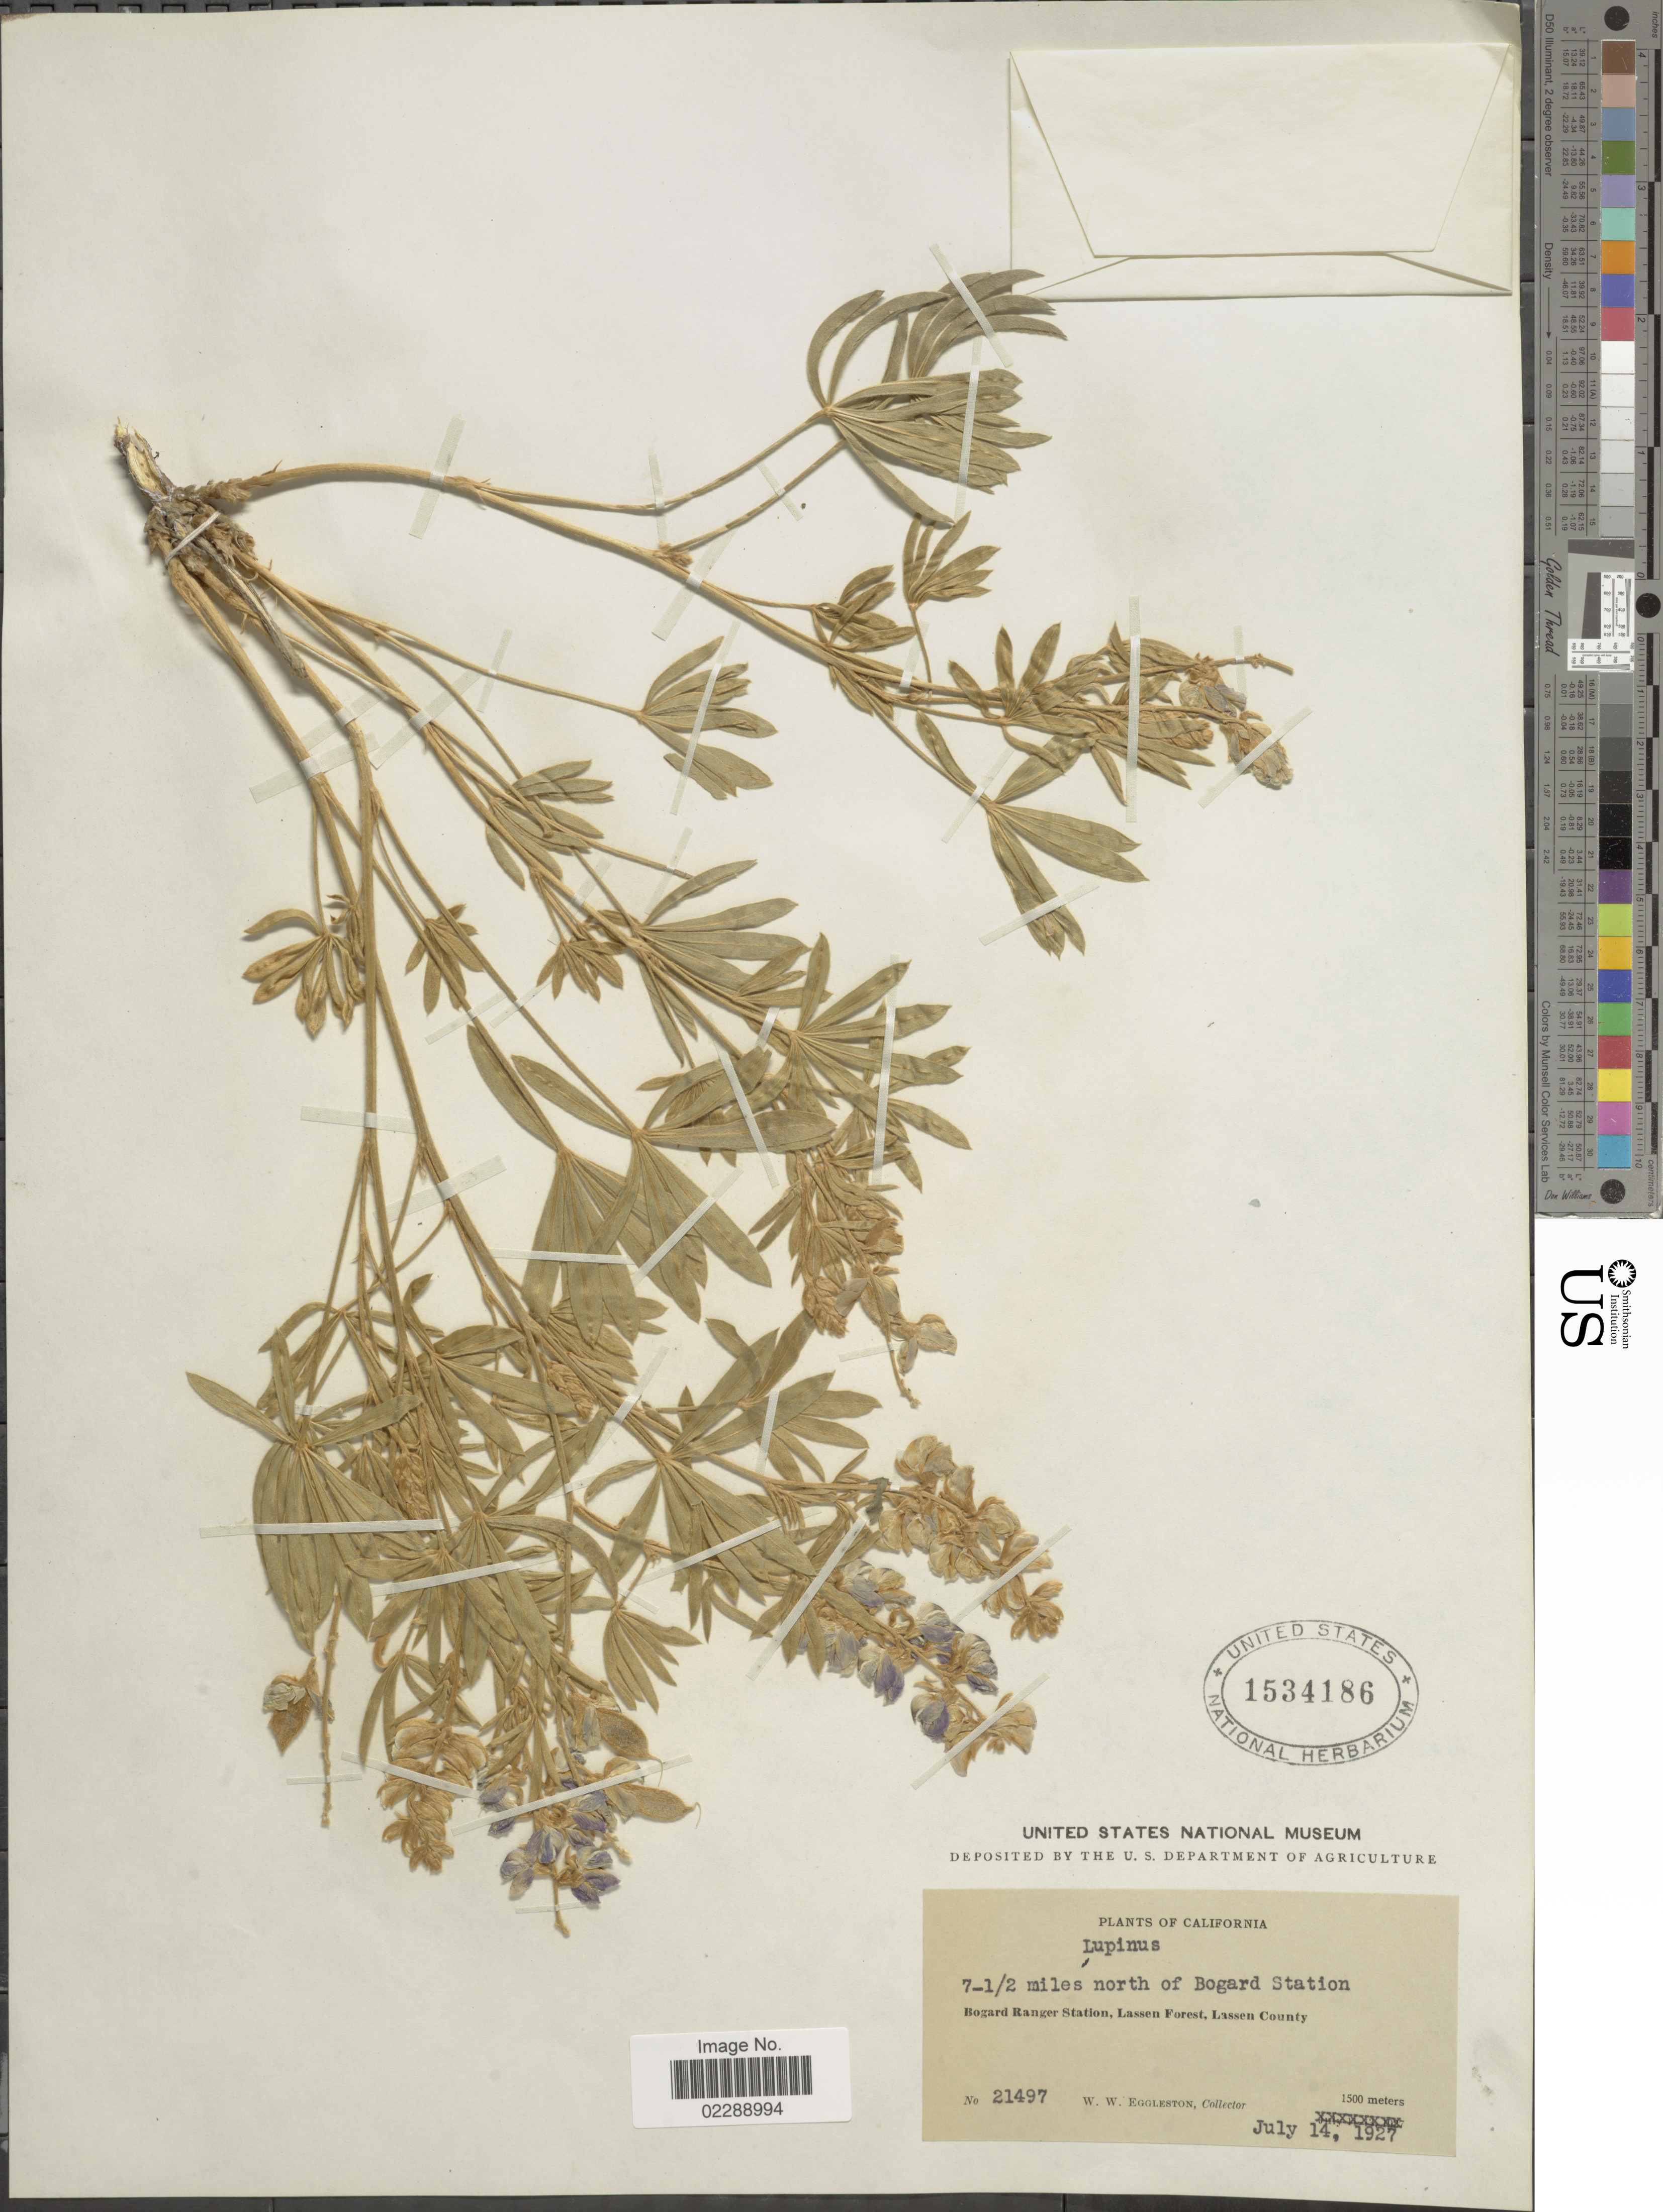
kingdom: Plantae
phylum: Tracheophyta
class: Magnoliopsida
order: Fabales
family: Fabaceae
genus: Lupinus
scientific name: Lupinus sp.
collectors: W. W. Eggleston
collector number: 21497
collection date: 1927-07-14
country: United States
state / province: California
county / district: Lassen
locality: Bogard Ranger Station, Lassen Forest, Lassen County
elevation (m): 1500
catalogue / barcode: US 1534186